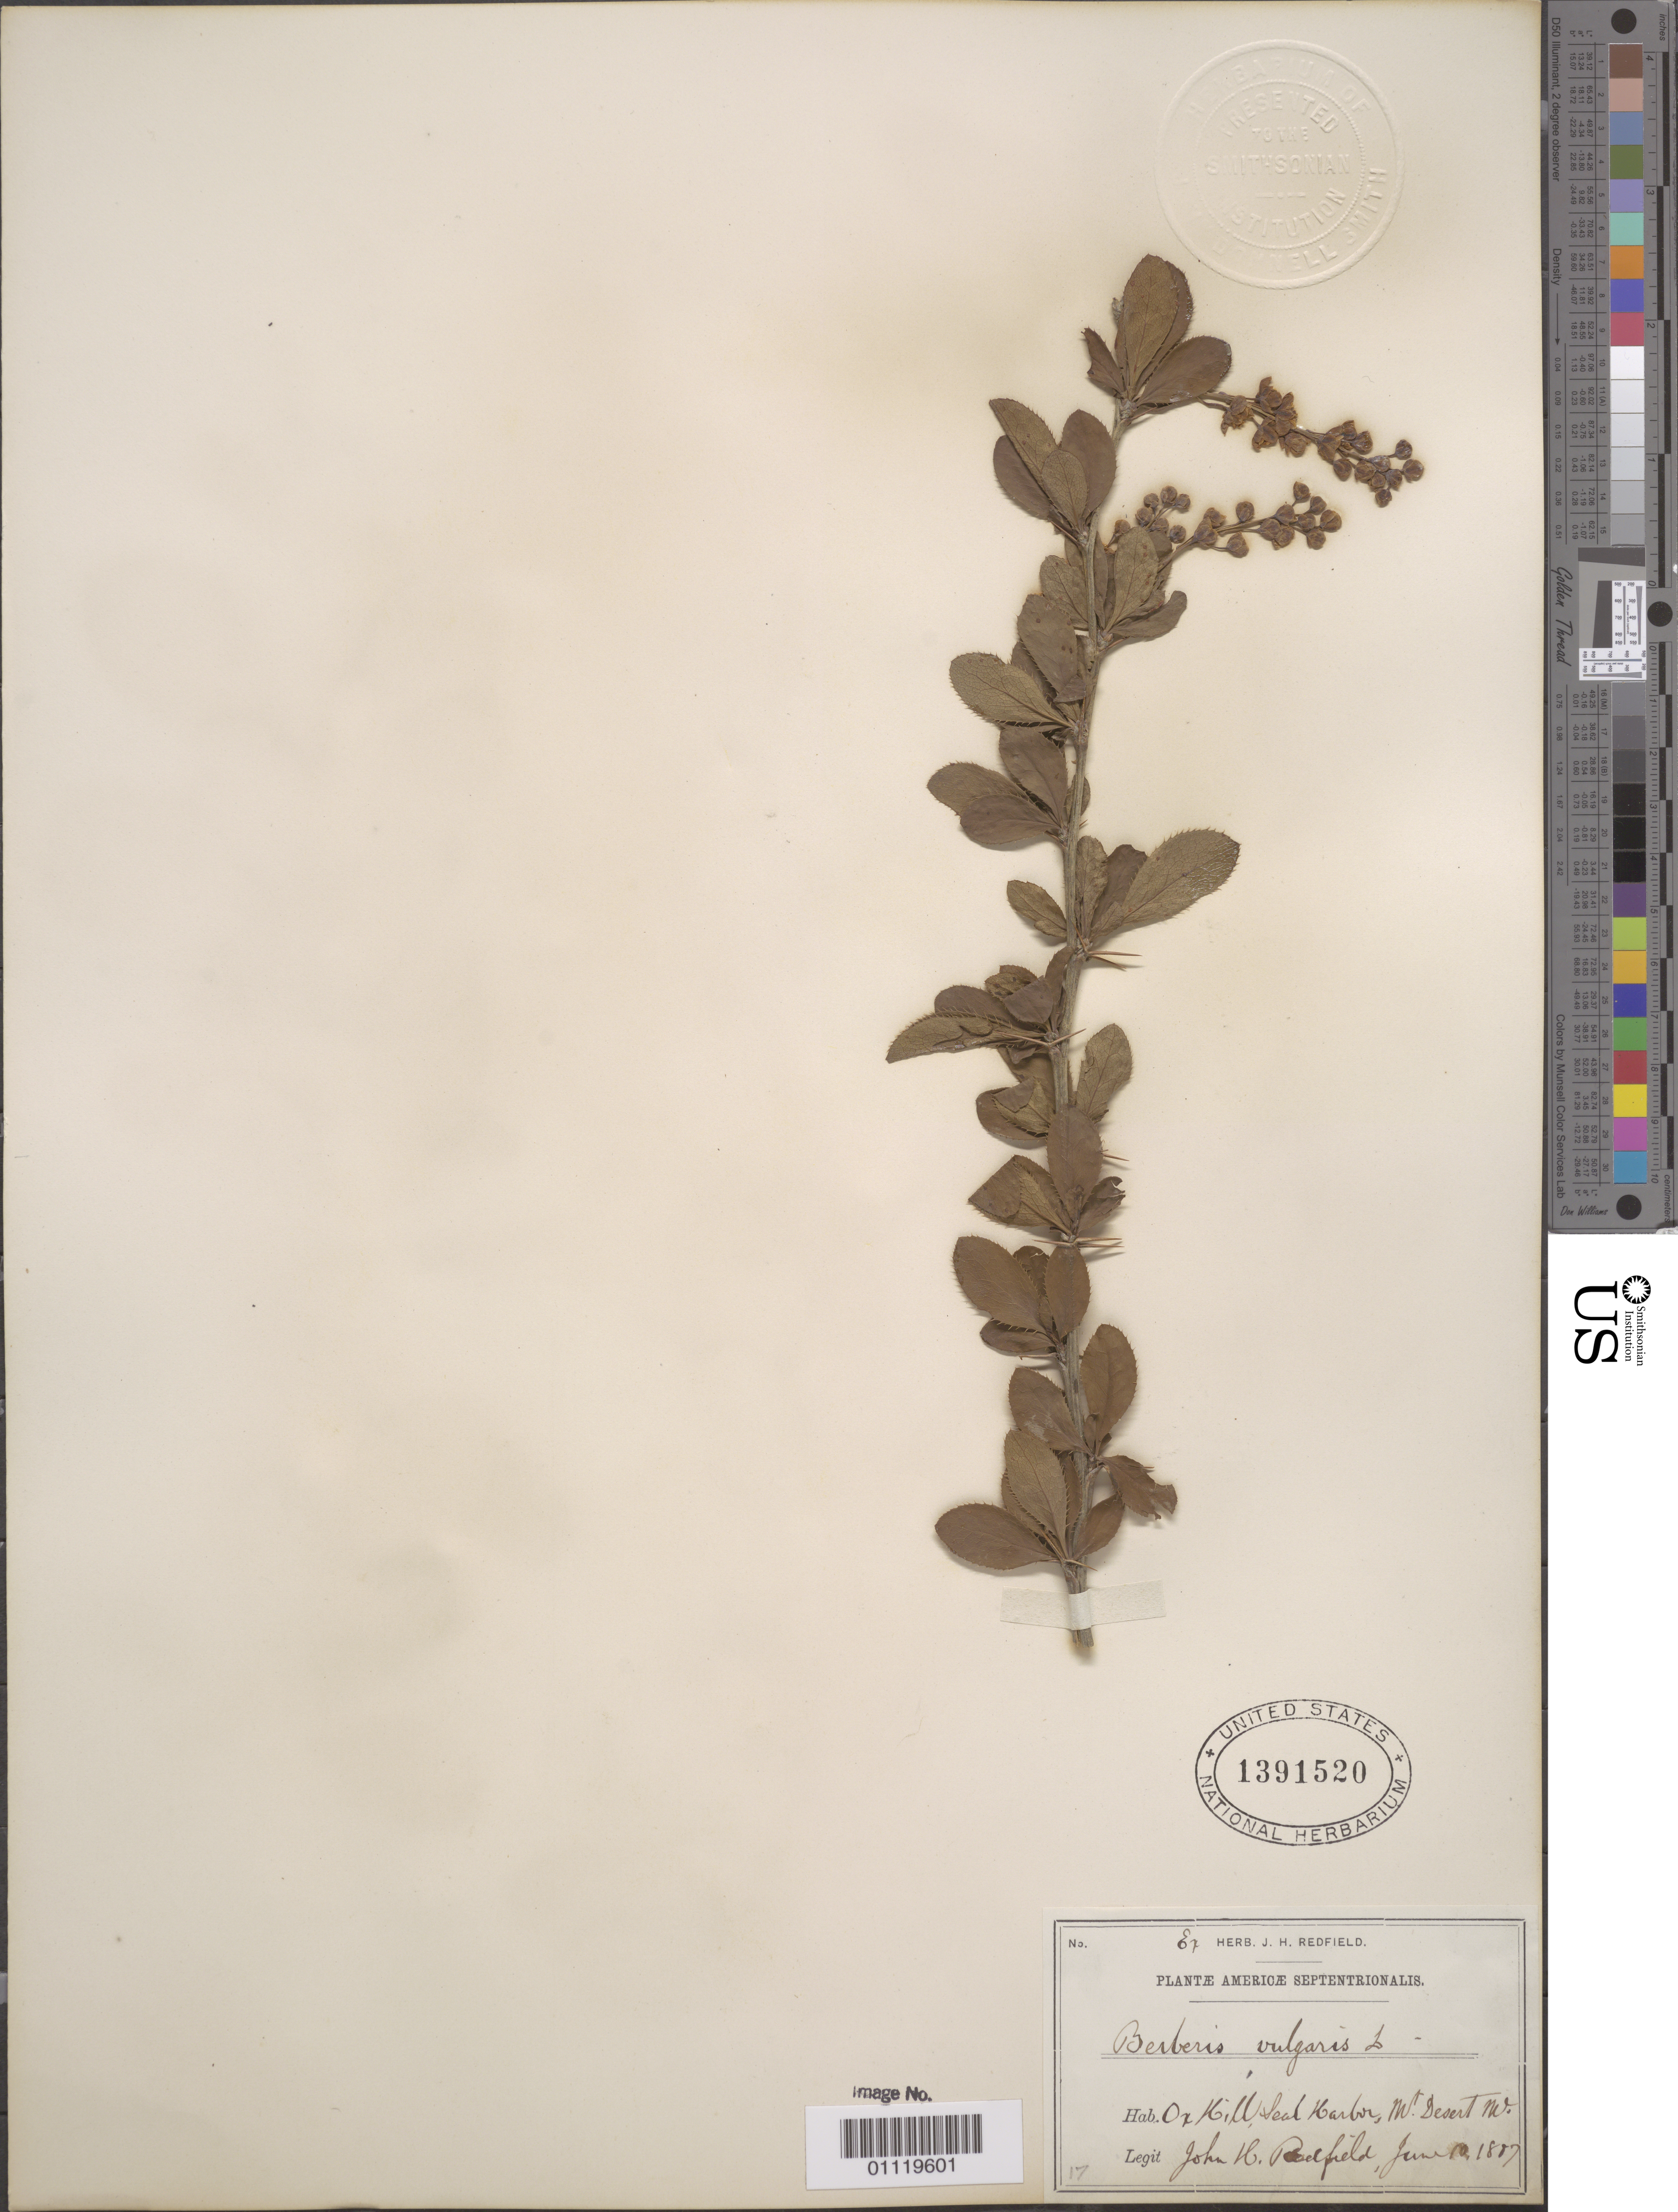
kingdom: Plantae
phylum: Tracheophyta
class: Magnoliopsida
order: Ranunculales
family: Berberidaceae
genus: Berberis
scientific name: Berberis vulgaris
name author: L.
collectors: J. Redfield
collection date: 1887-06-10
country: United States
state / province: Maine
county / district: Hancock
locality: Mount Desert, Seal Harbor, Ox Hill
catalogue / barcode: US 1391520